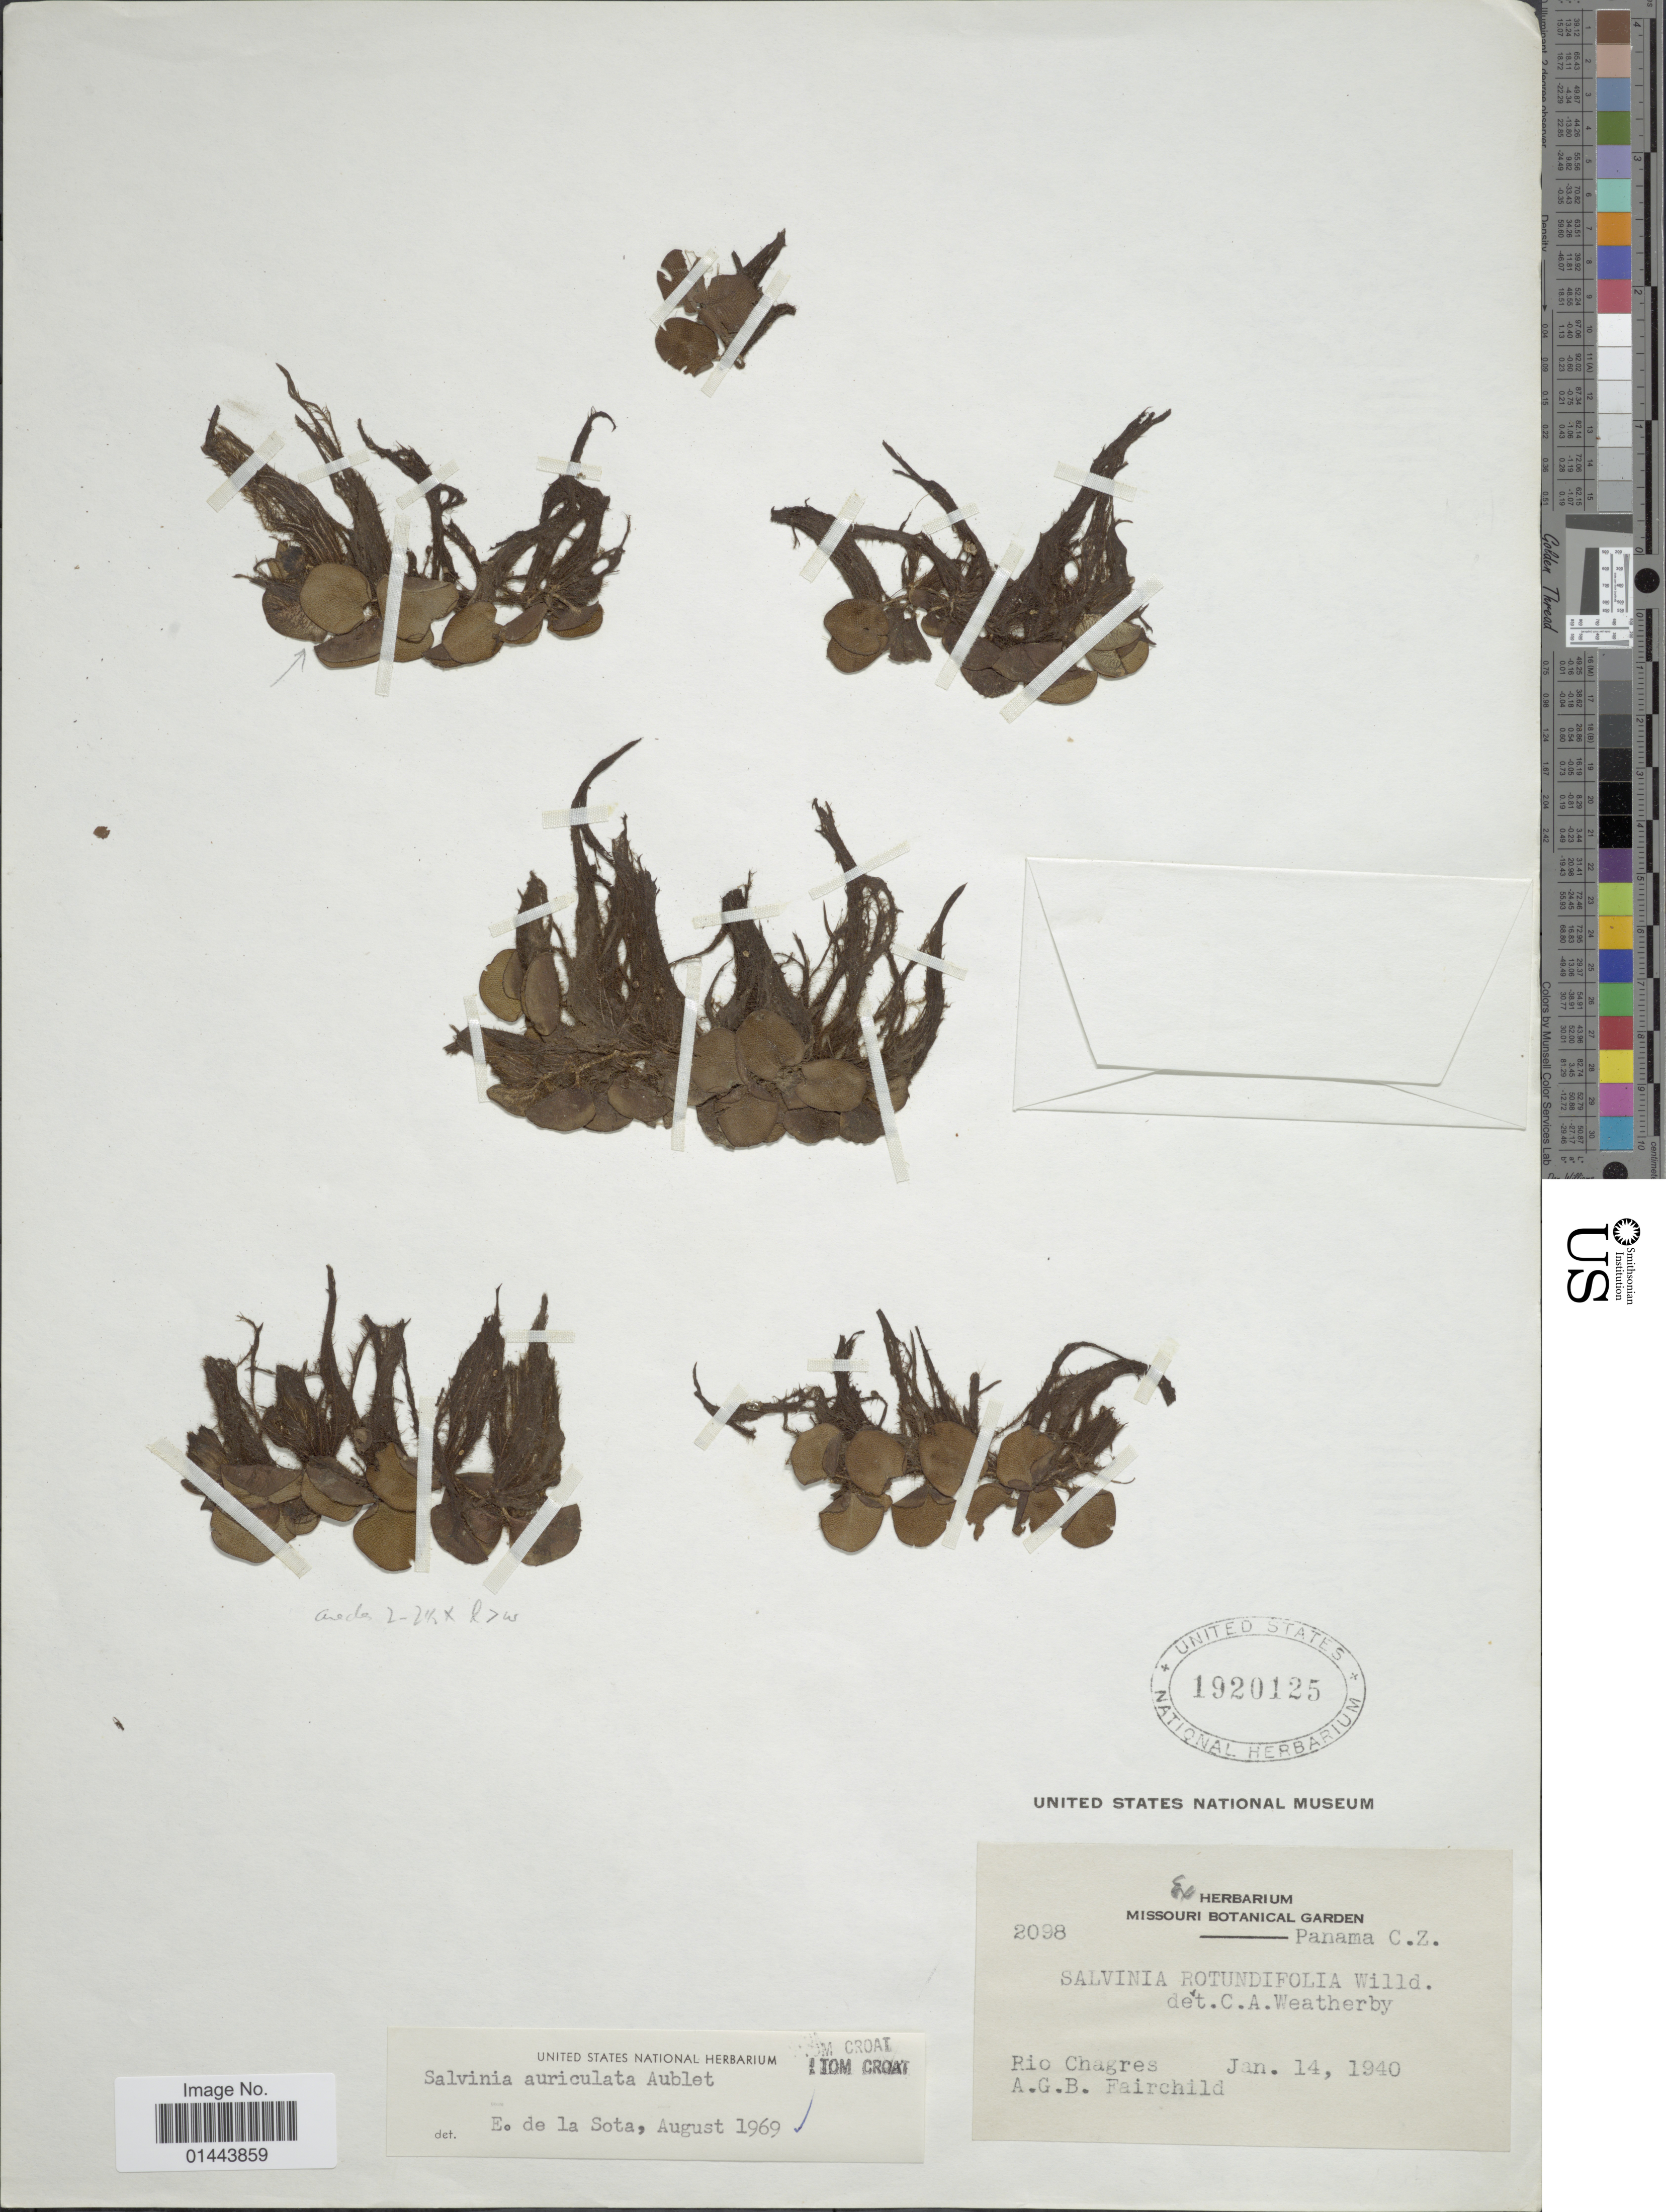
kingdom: Plantae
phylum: Tracheophyta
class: Polypodiopsida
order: Salviniales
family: Salviniaceae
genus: Salvinia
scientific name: Salvinia auriculata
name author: Aubl.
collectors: A. Fairchild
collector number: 2098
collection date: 1940-01-14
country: Panama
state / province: Colón / Panamá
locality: Rio Chagres, Rio Chagres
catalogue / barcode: US 1920125